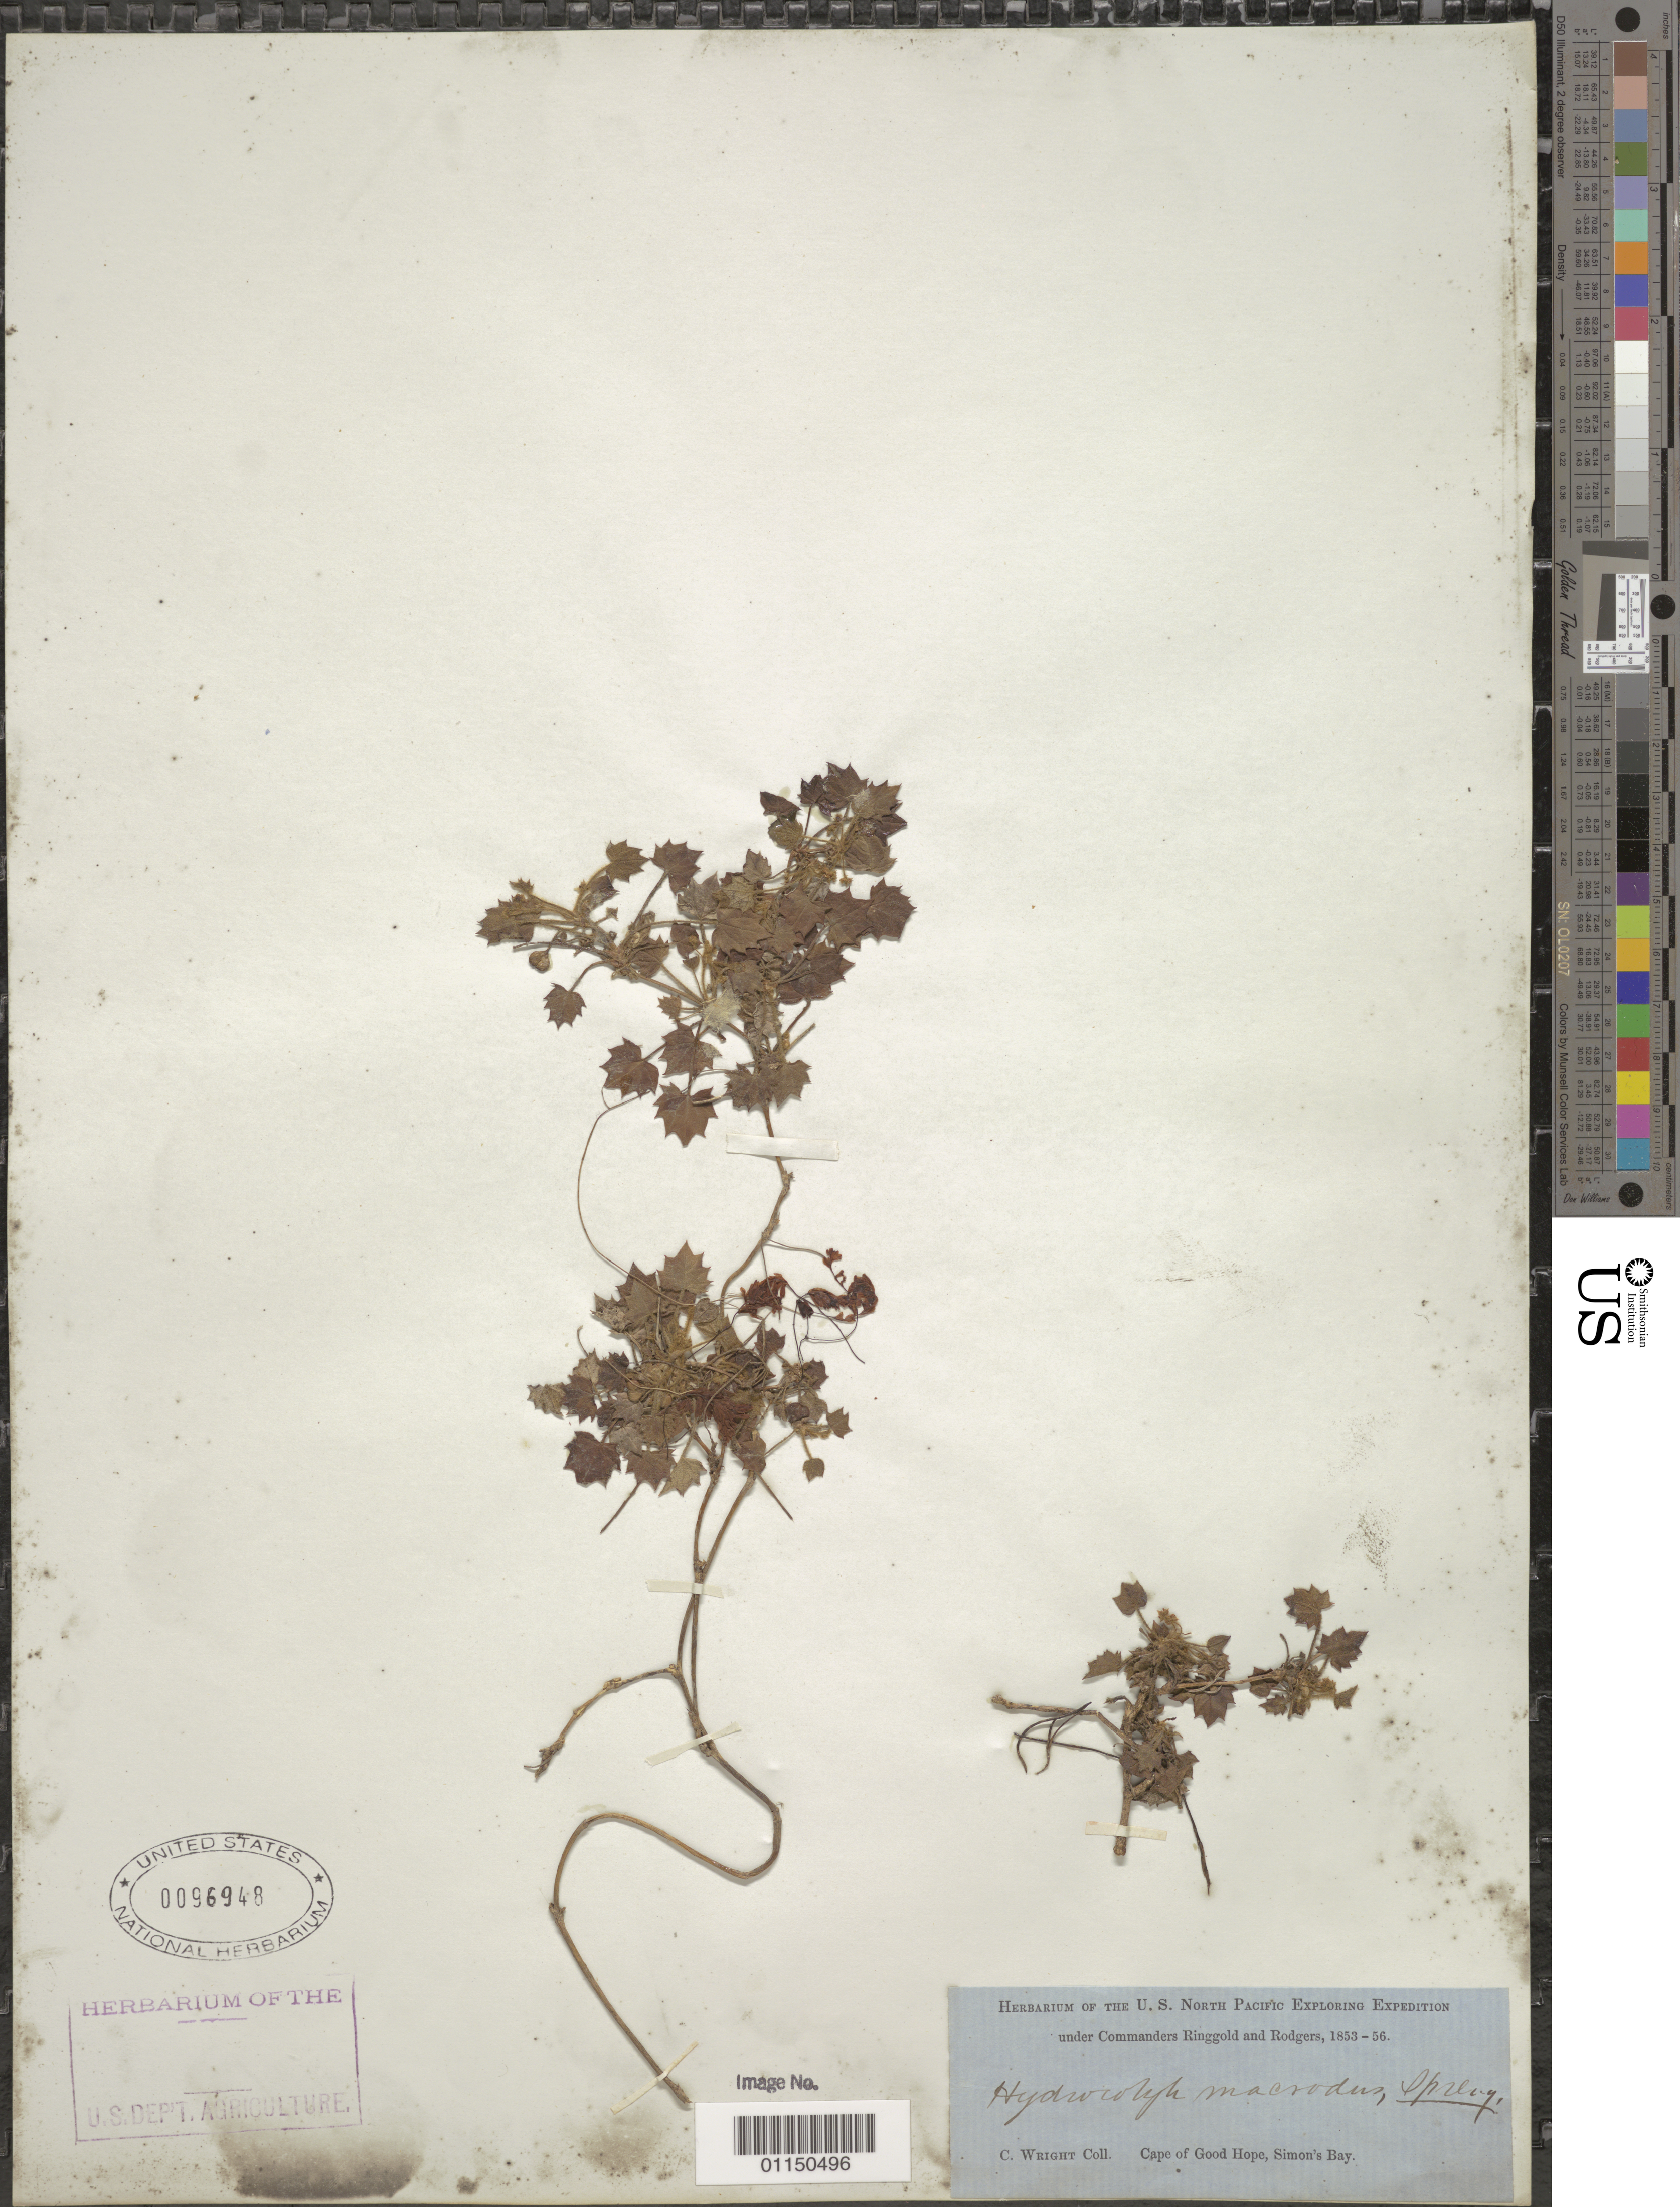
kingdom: Plantae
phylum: Tracheophyta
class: Magnoliopsida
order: Apiales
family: Araliaceae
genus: Hydrocotyle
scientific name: Hydrocotyle macrodus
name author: Spreng.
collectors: C. Wright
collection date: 1853/1856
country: South Africa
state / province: Western Cape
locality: Cape of Good Hope, Simon's Bay.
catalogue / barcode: US 96948